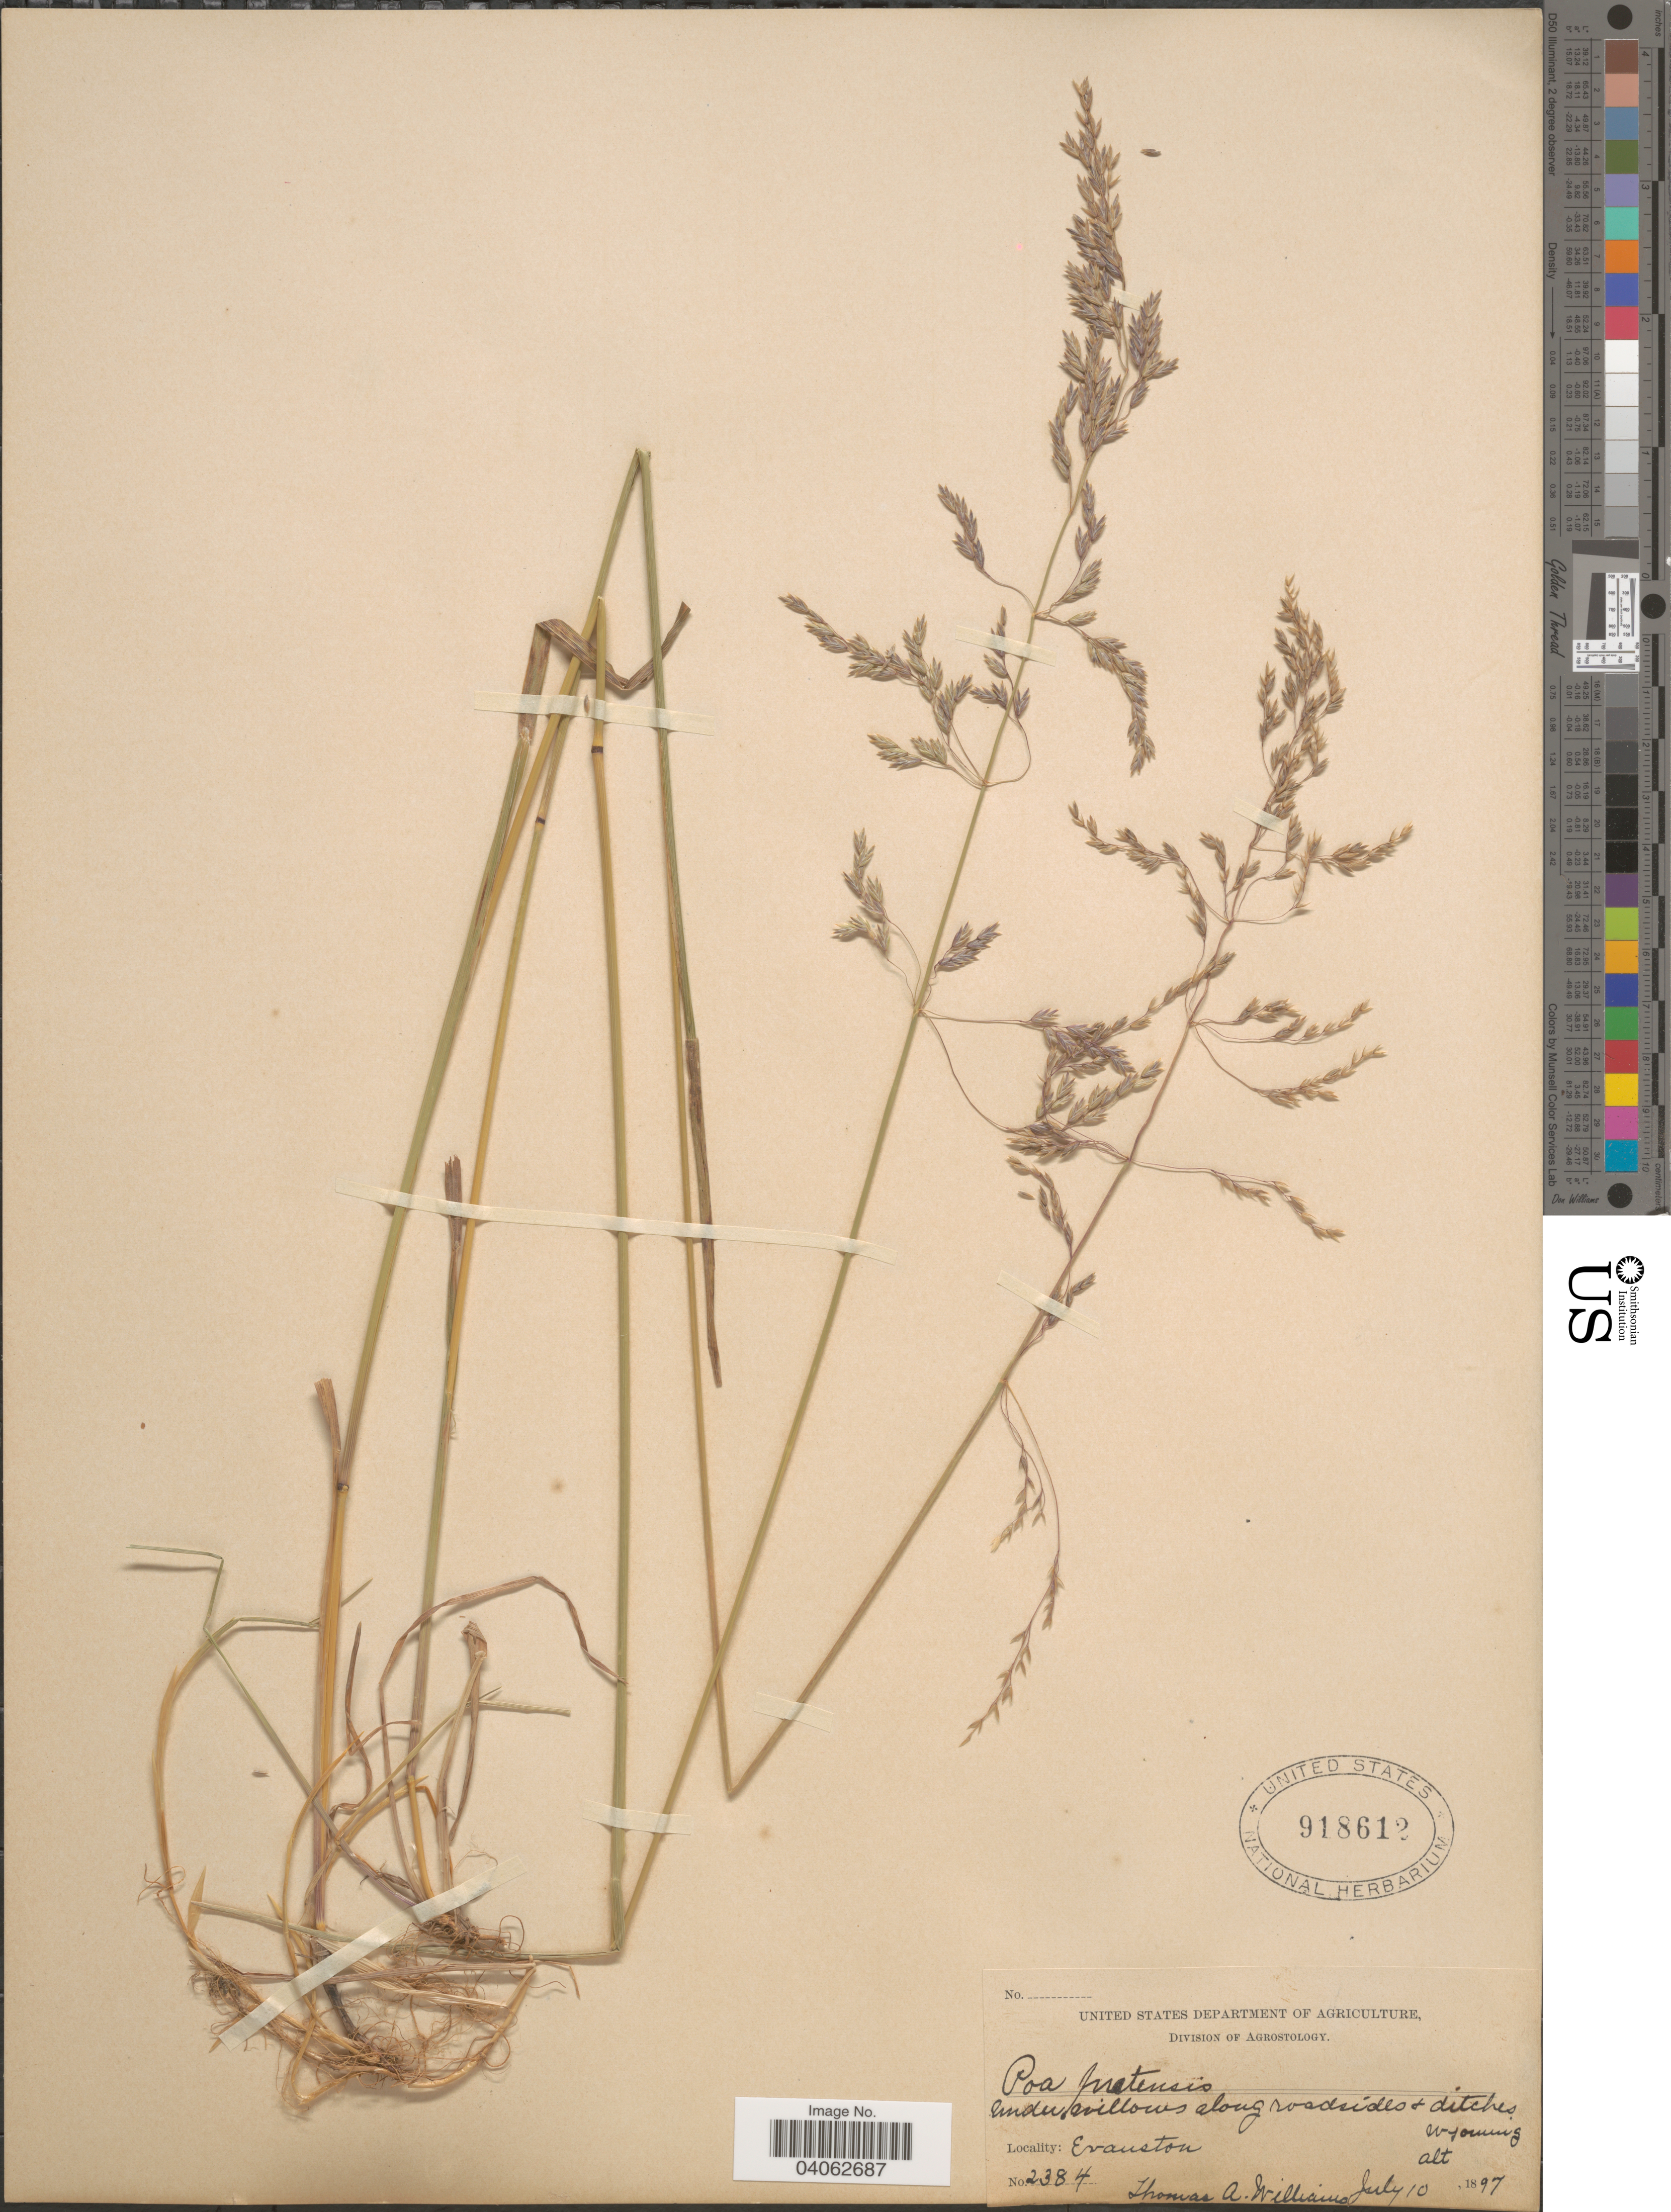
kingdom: Plantae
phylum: Tracheophyta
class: Liliopsida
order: Poales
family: Poaceae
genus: Poa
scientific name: Poa pratensis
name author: L.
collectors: T. A. Williams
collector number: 2384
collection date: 1897-07-10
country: United States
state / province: Wyoming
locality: Evanston.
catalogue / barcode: US 918612